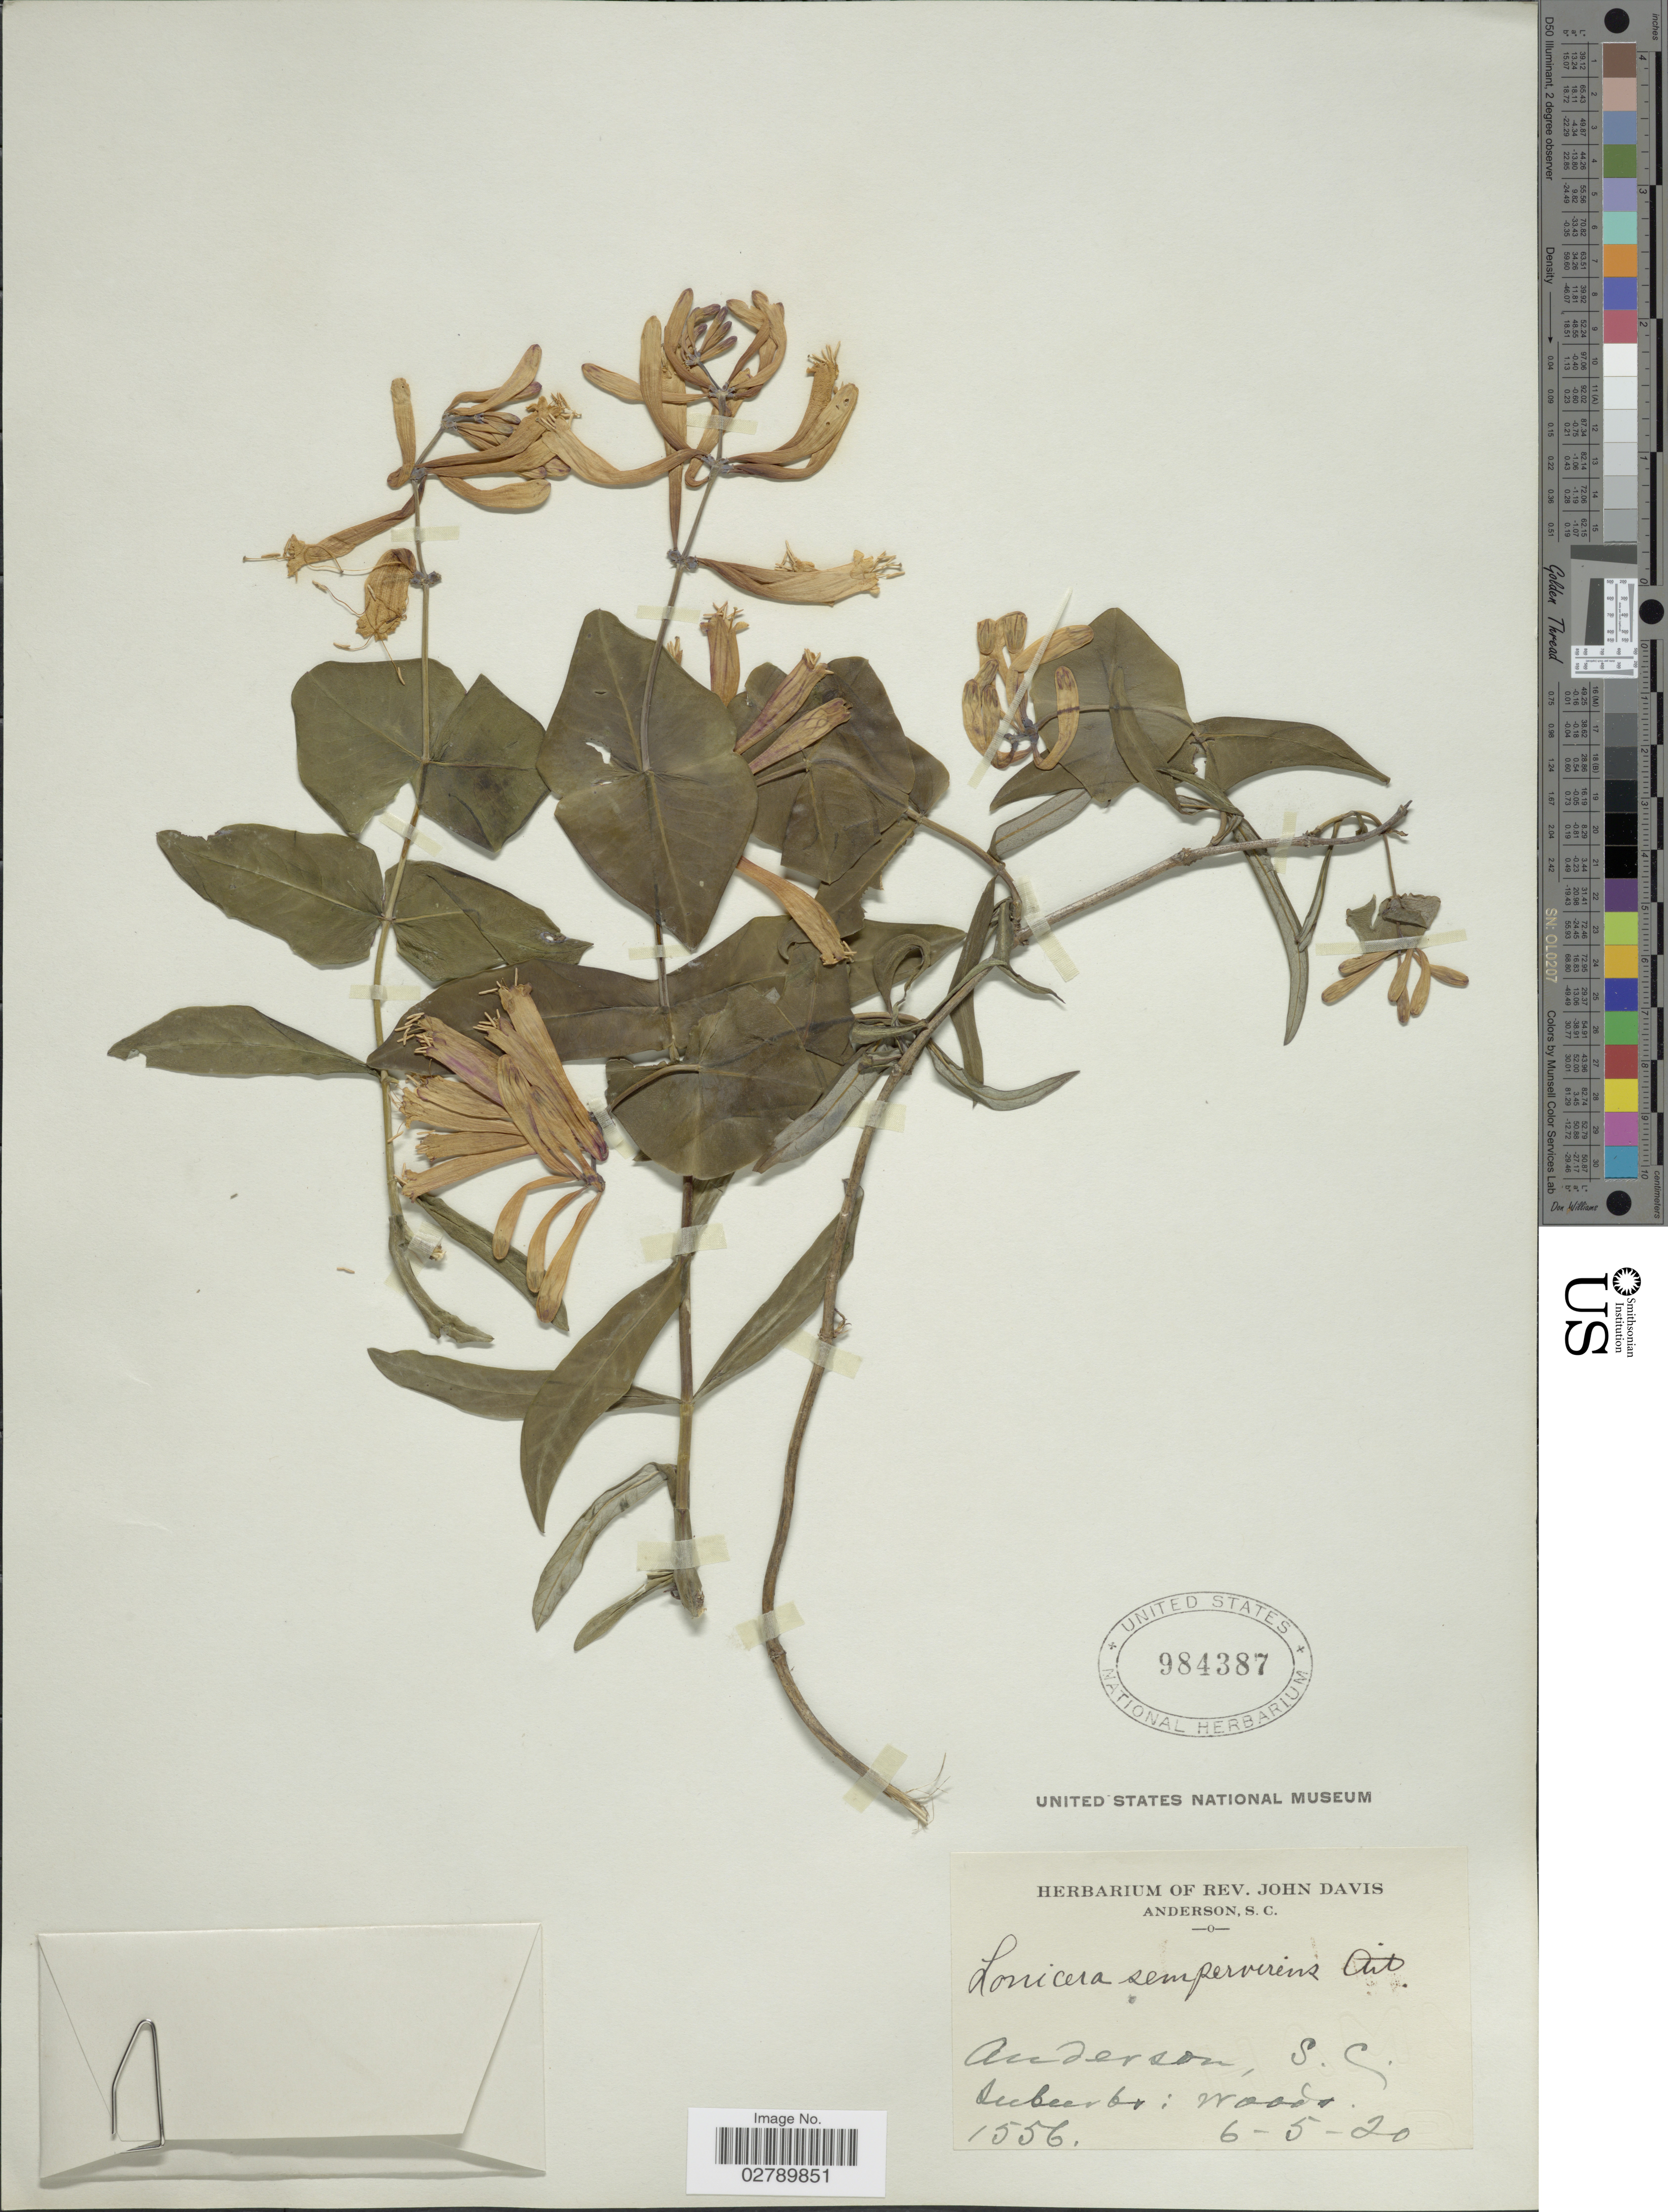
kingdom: Plantae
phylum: Tracheophyta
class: Magnoliopsida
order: Dipsacales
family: Caprifoliaceae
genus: Lonicera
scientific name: Lonicera sempervirens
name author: L.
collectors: ex herb. Rev. John Davis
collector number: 1556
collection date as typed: Transcribed d/m/y: 5/6/20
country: United States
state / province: South Carolina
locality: Anderson. Suburbs: woods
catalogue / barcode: US 984387